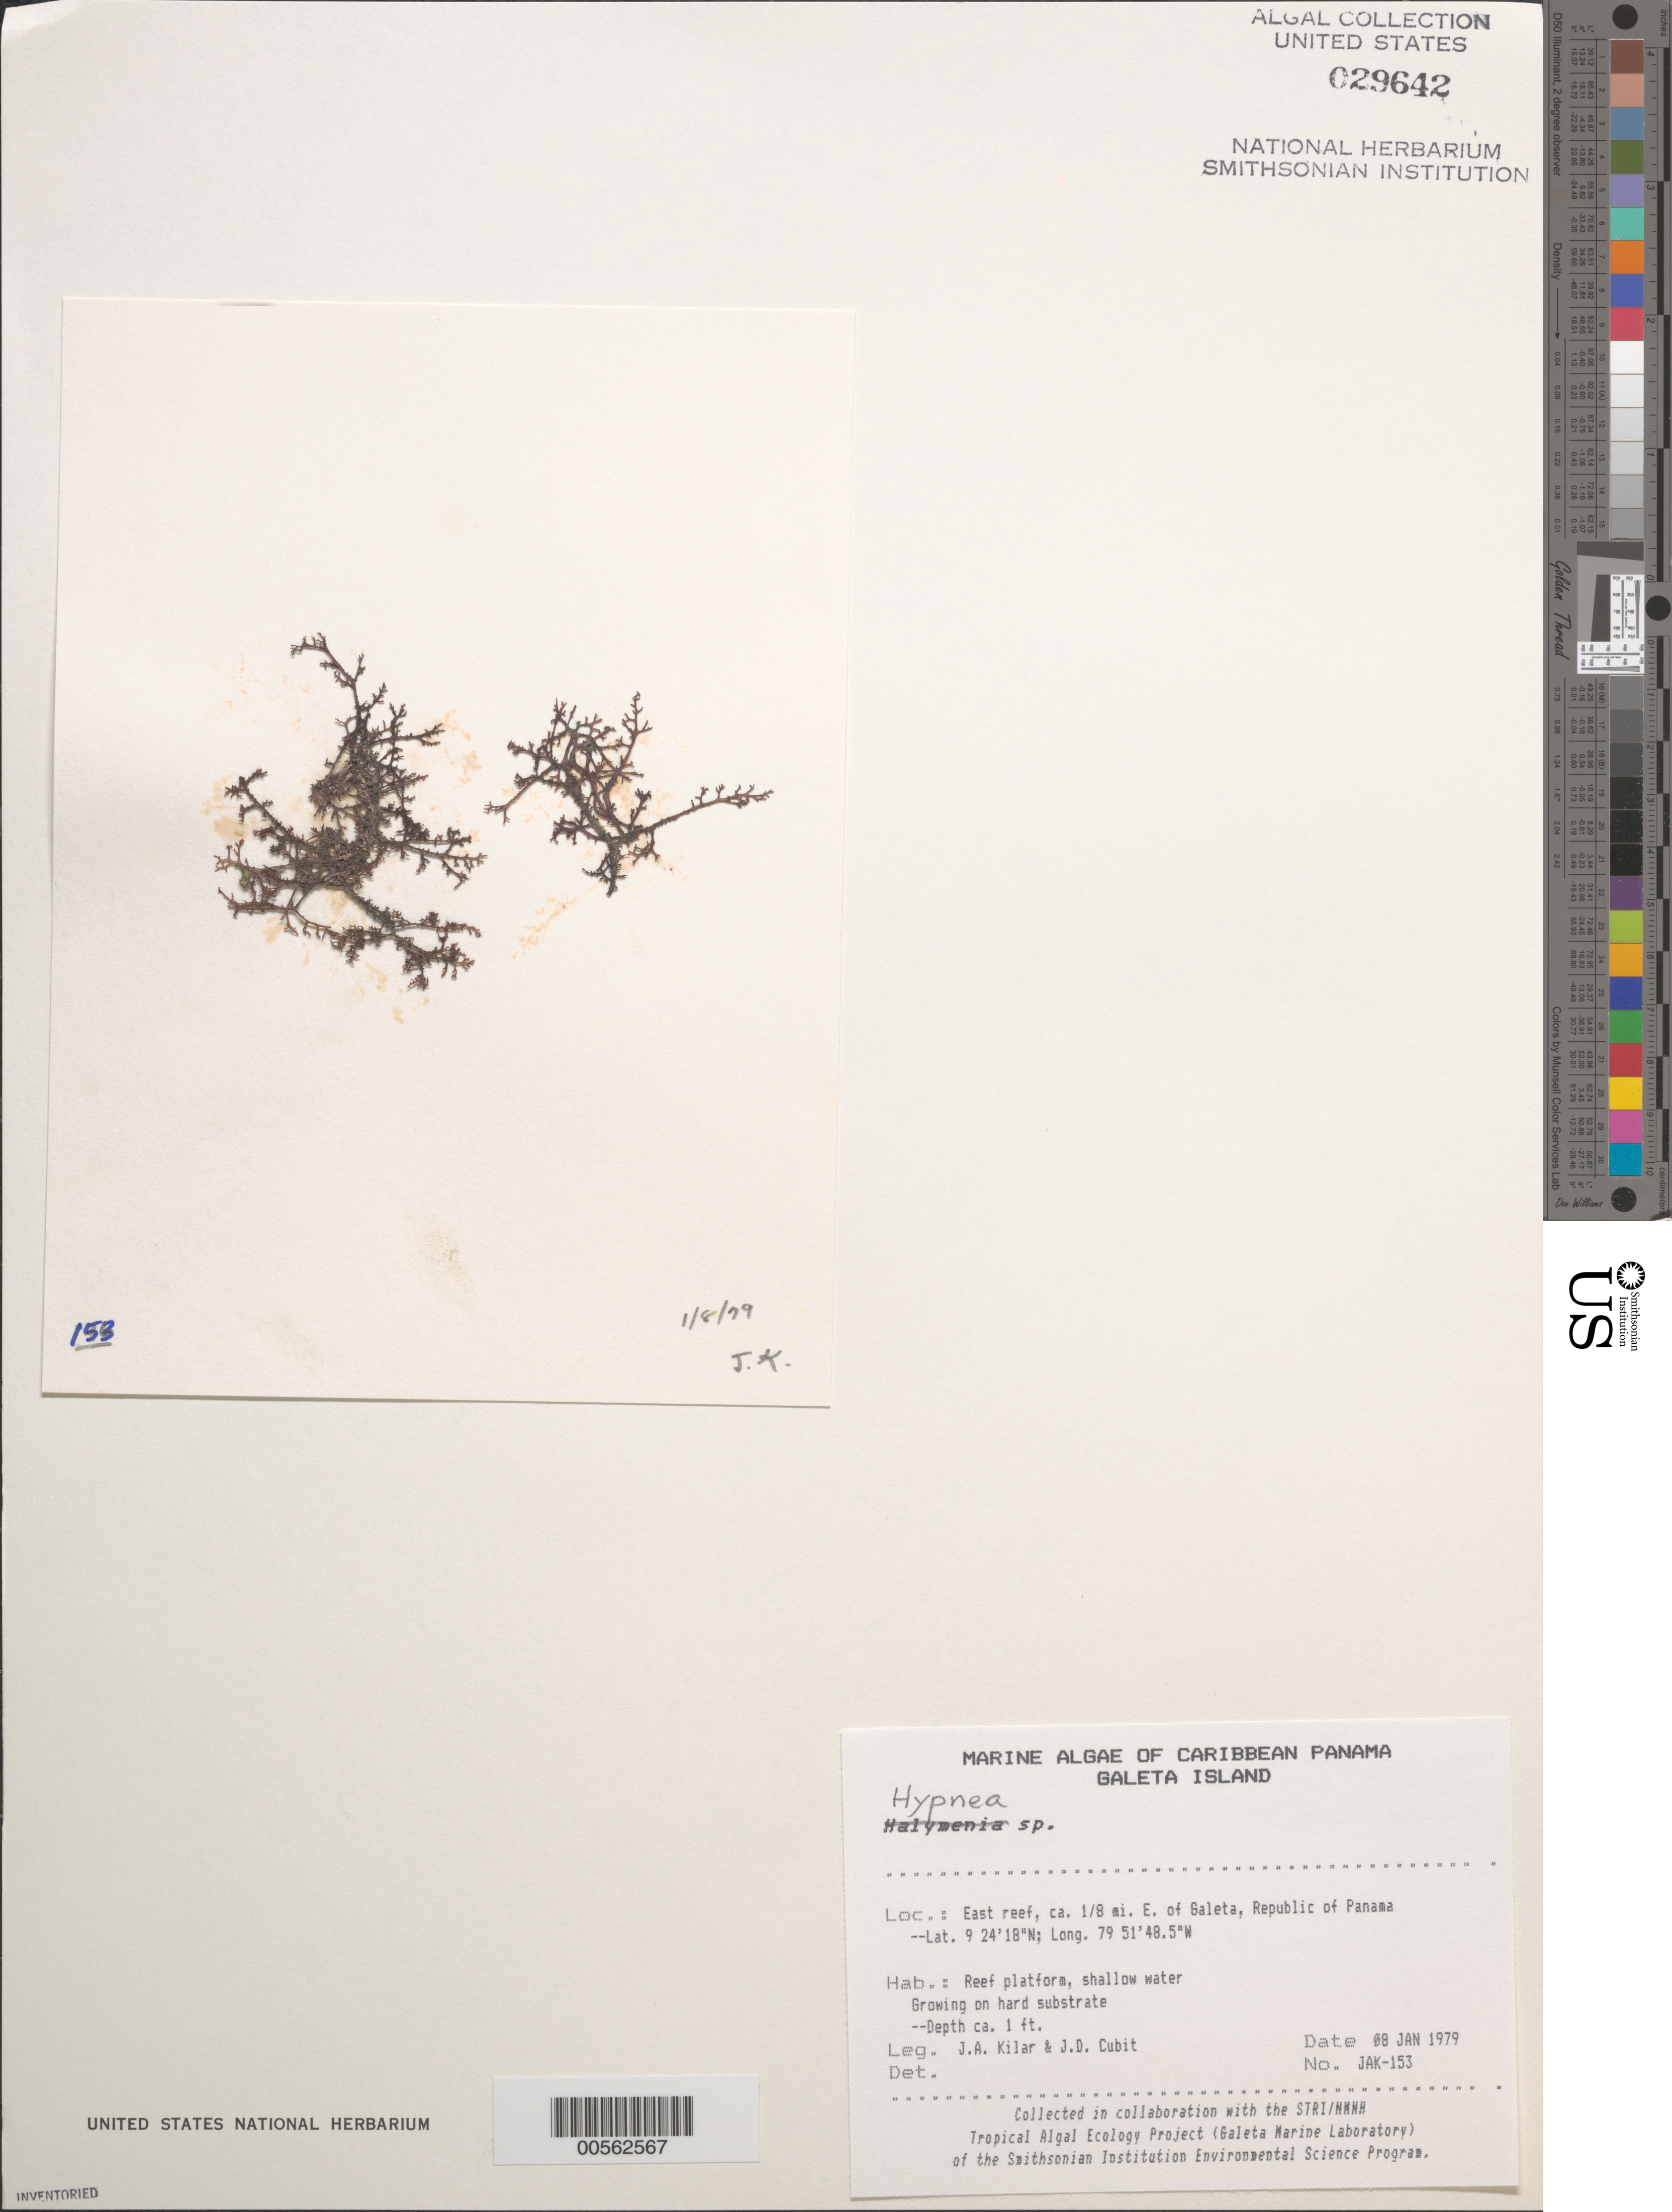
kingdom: Plantae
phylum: Rhodophyta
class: Florideophyceae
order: Gigartinales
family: Cystocloniaceae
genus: Hypnea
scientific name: Hypnea sp.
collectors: J. A. Kilar & J. Cubit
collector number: JAK-153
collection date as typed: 08 Jan 1979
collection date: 1979-01-08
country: Panama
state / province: Colón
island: Galeta Island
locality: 1/8th mile east of Galeta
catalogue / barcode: US 29642